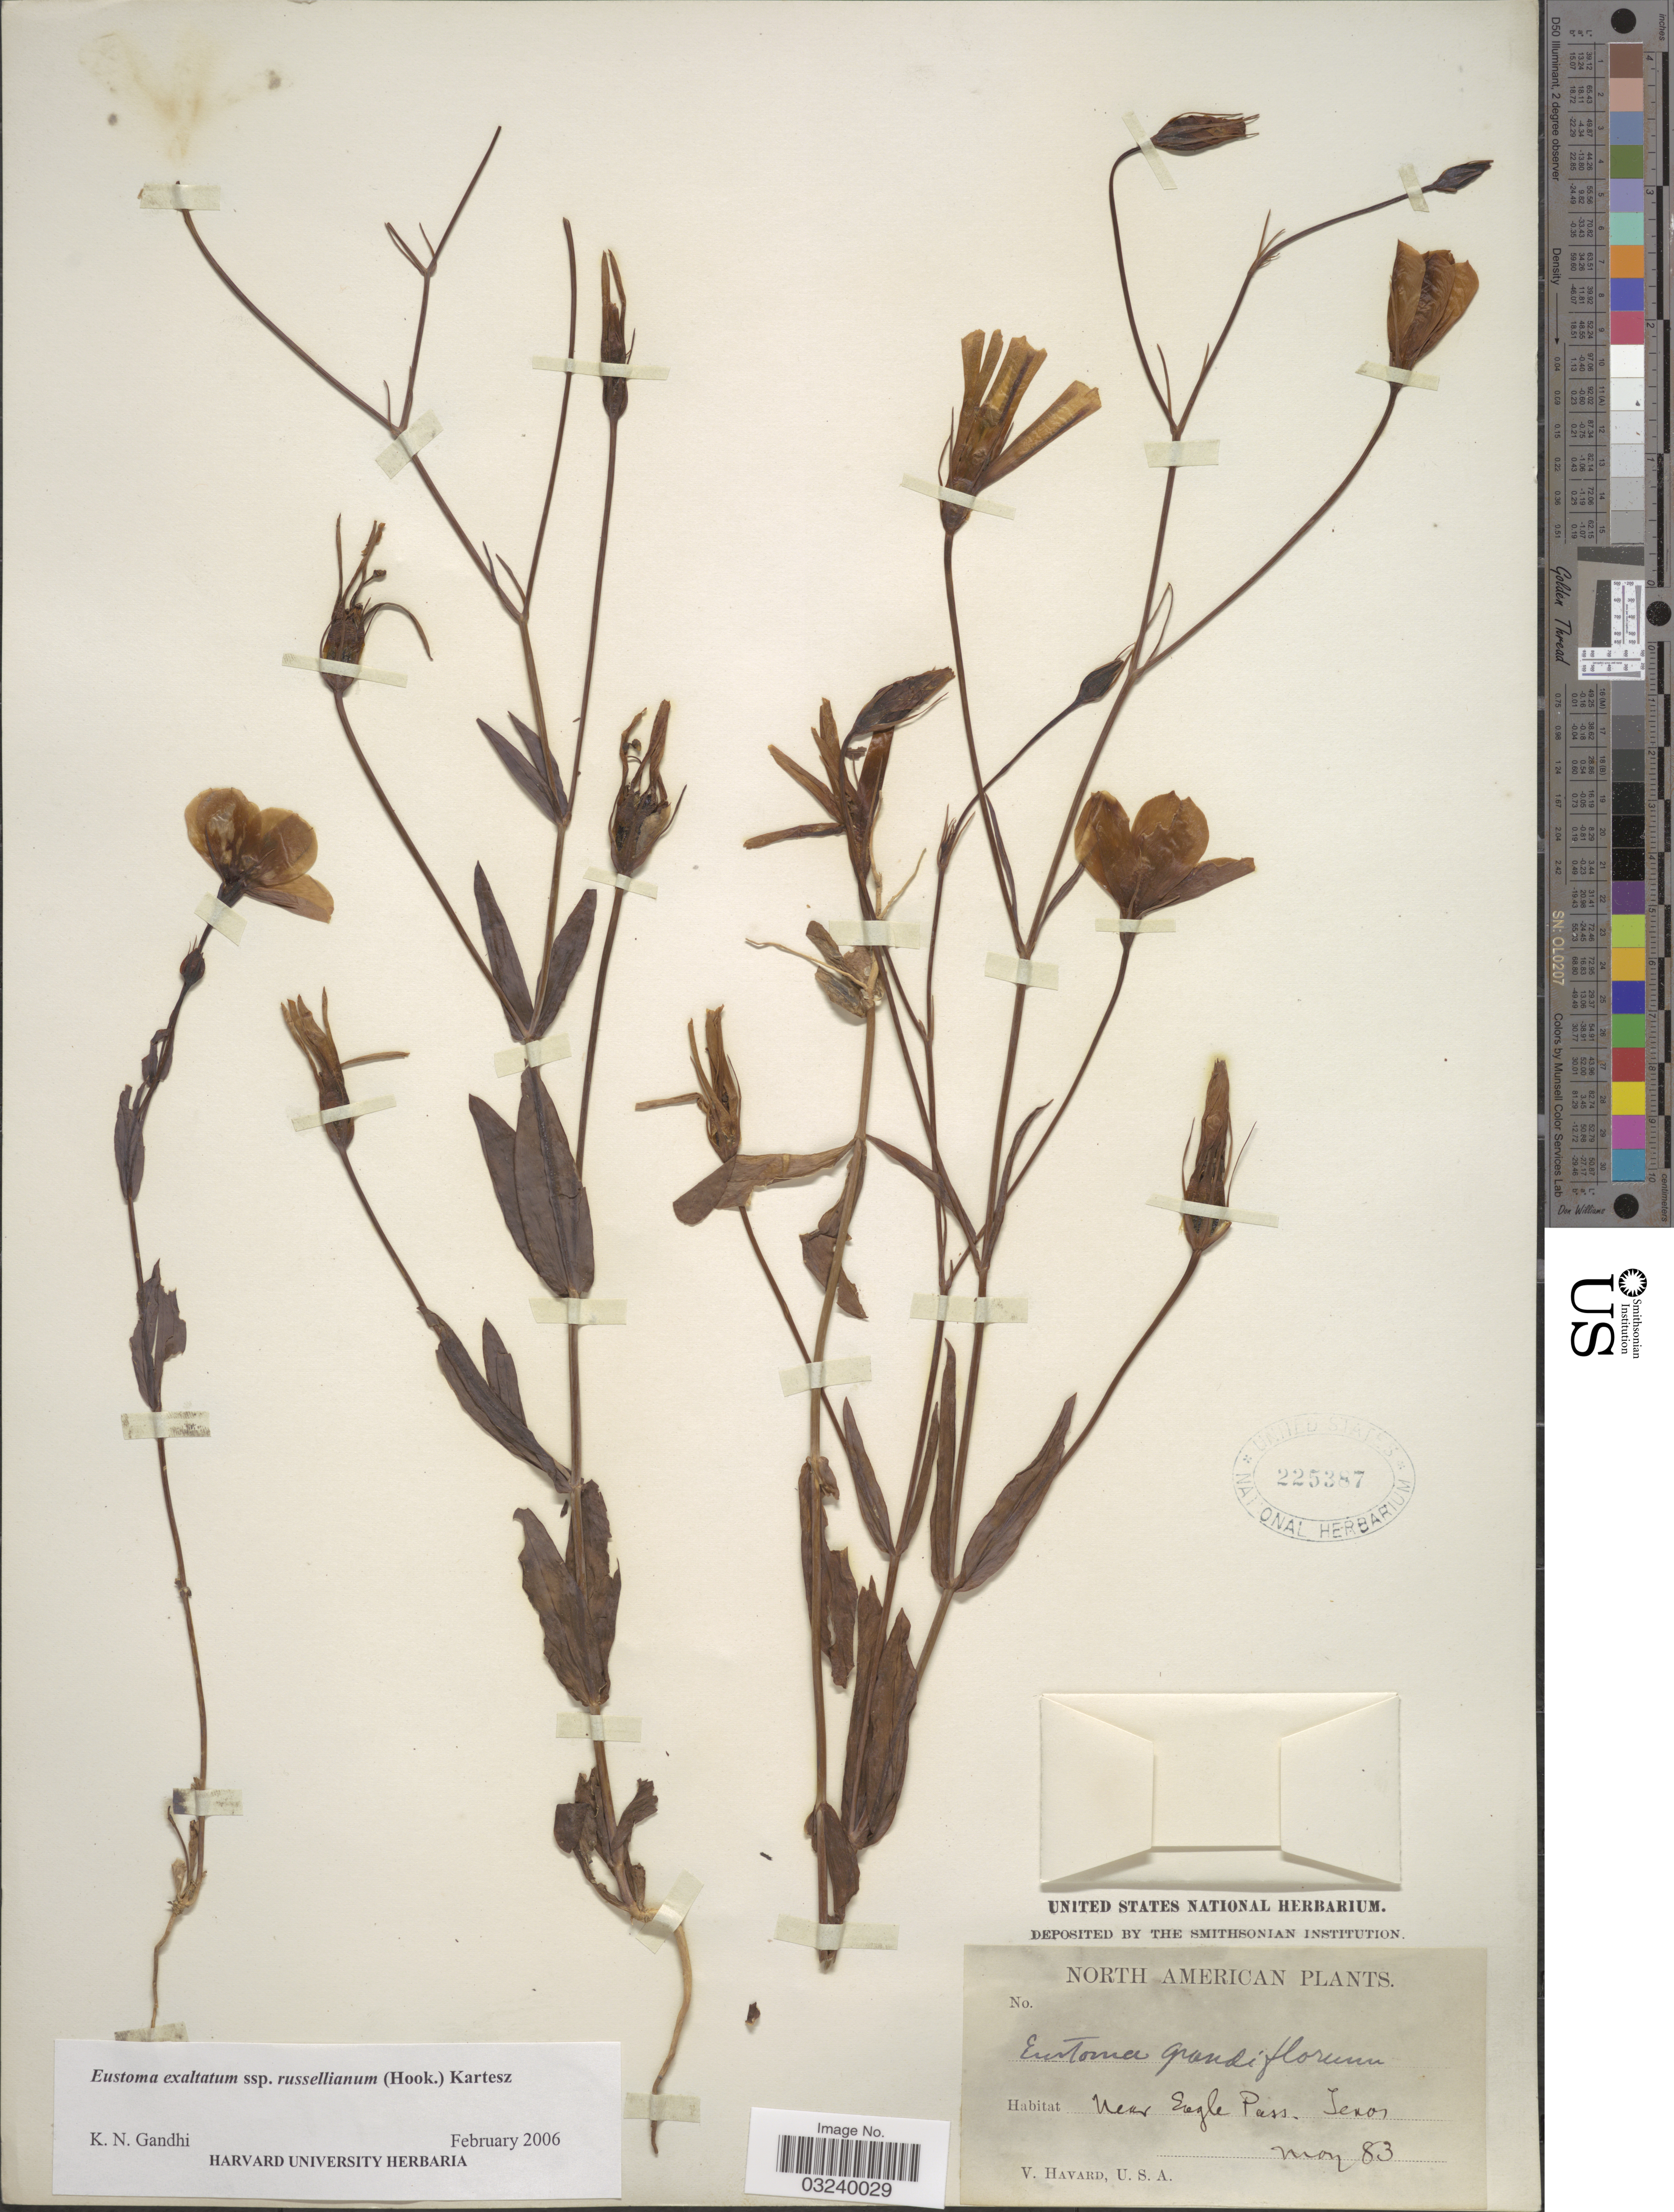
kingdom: Plantae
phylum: Tracheophyta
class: Magnoliopsida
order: Gentianales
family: Gentianaceae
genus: Eustoma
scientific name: Eustoma grandiflorum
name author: (Raf.) Shinners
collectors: V. Havard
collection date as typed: Transcribed d/m/y: /5/83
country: United States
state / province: Texas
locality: Near Eagle Pass, Texas.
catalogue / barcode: US 225387